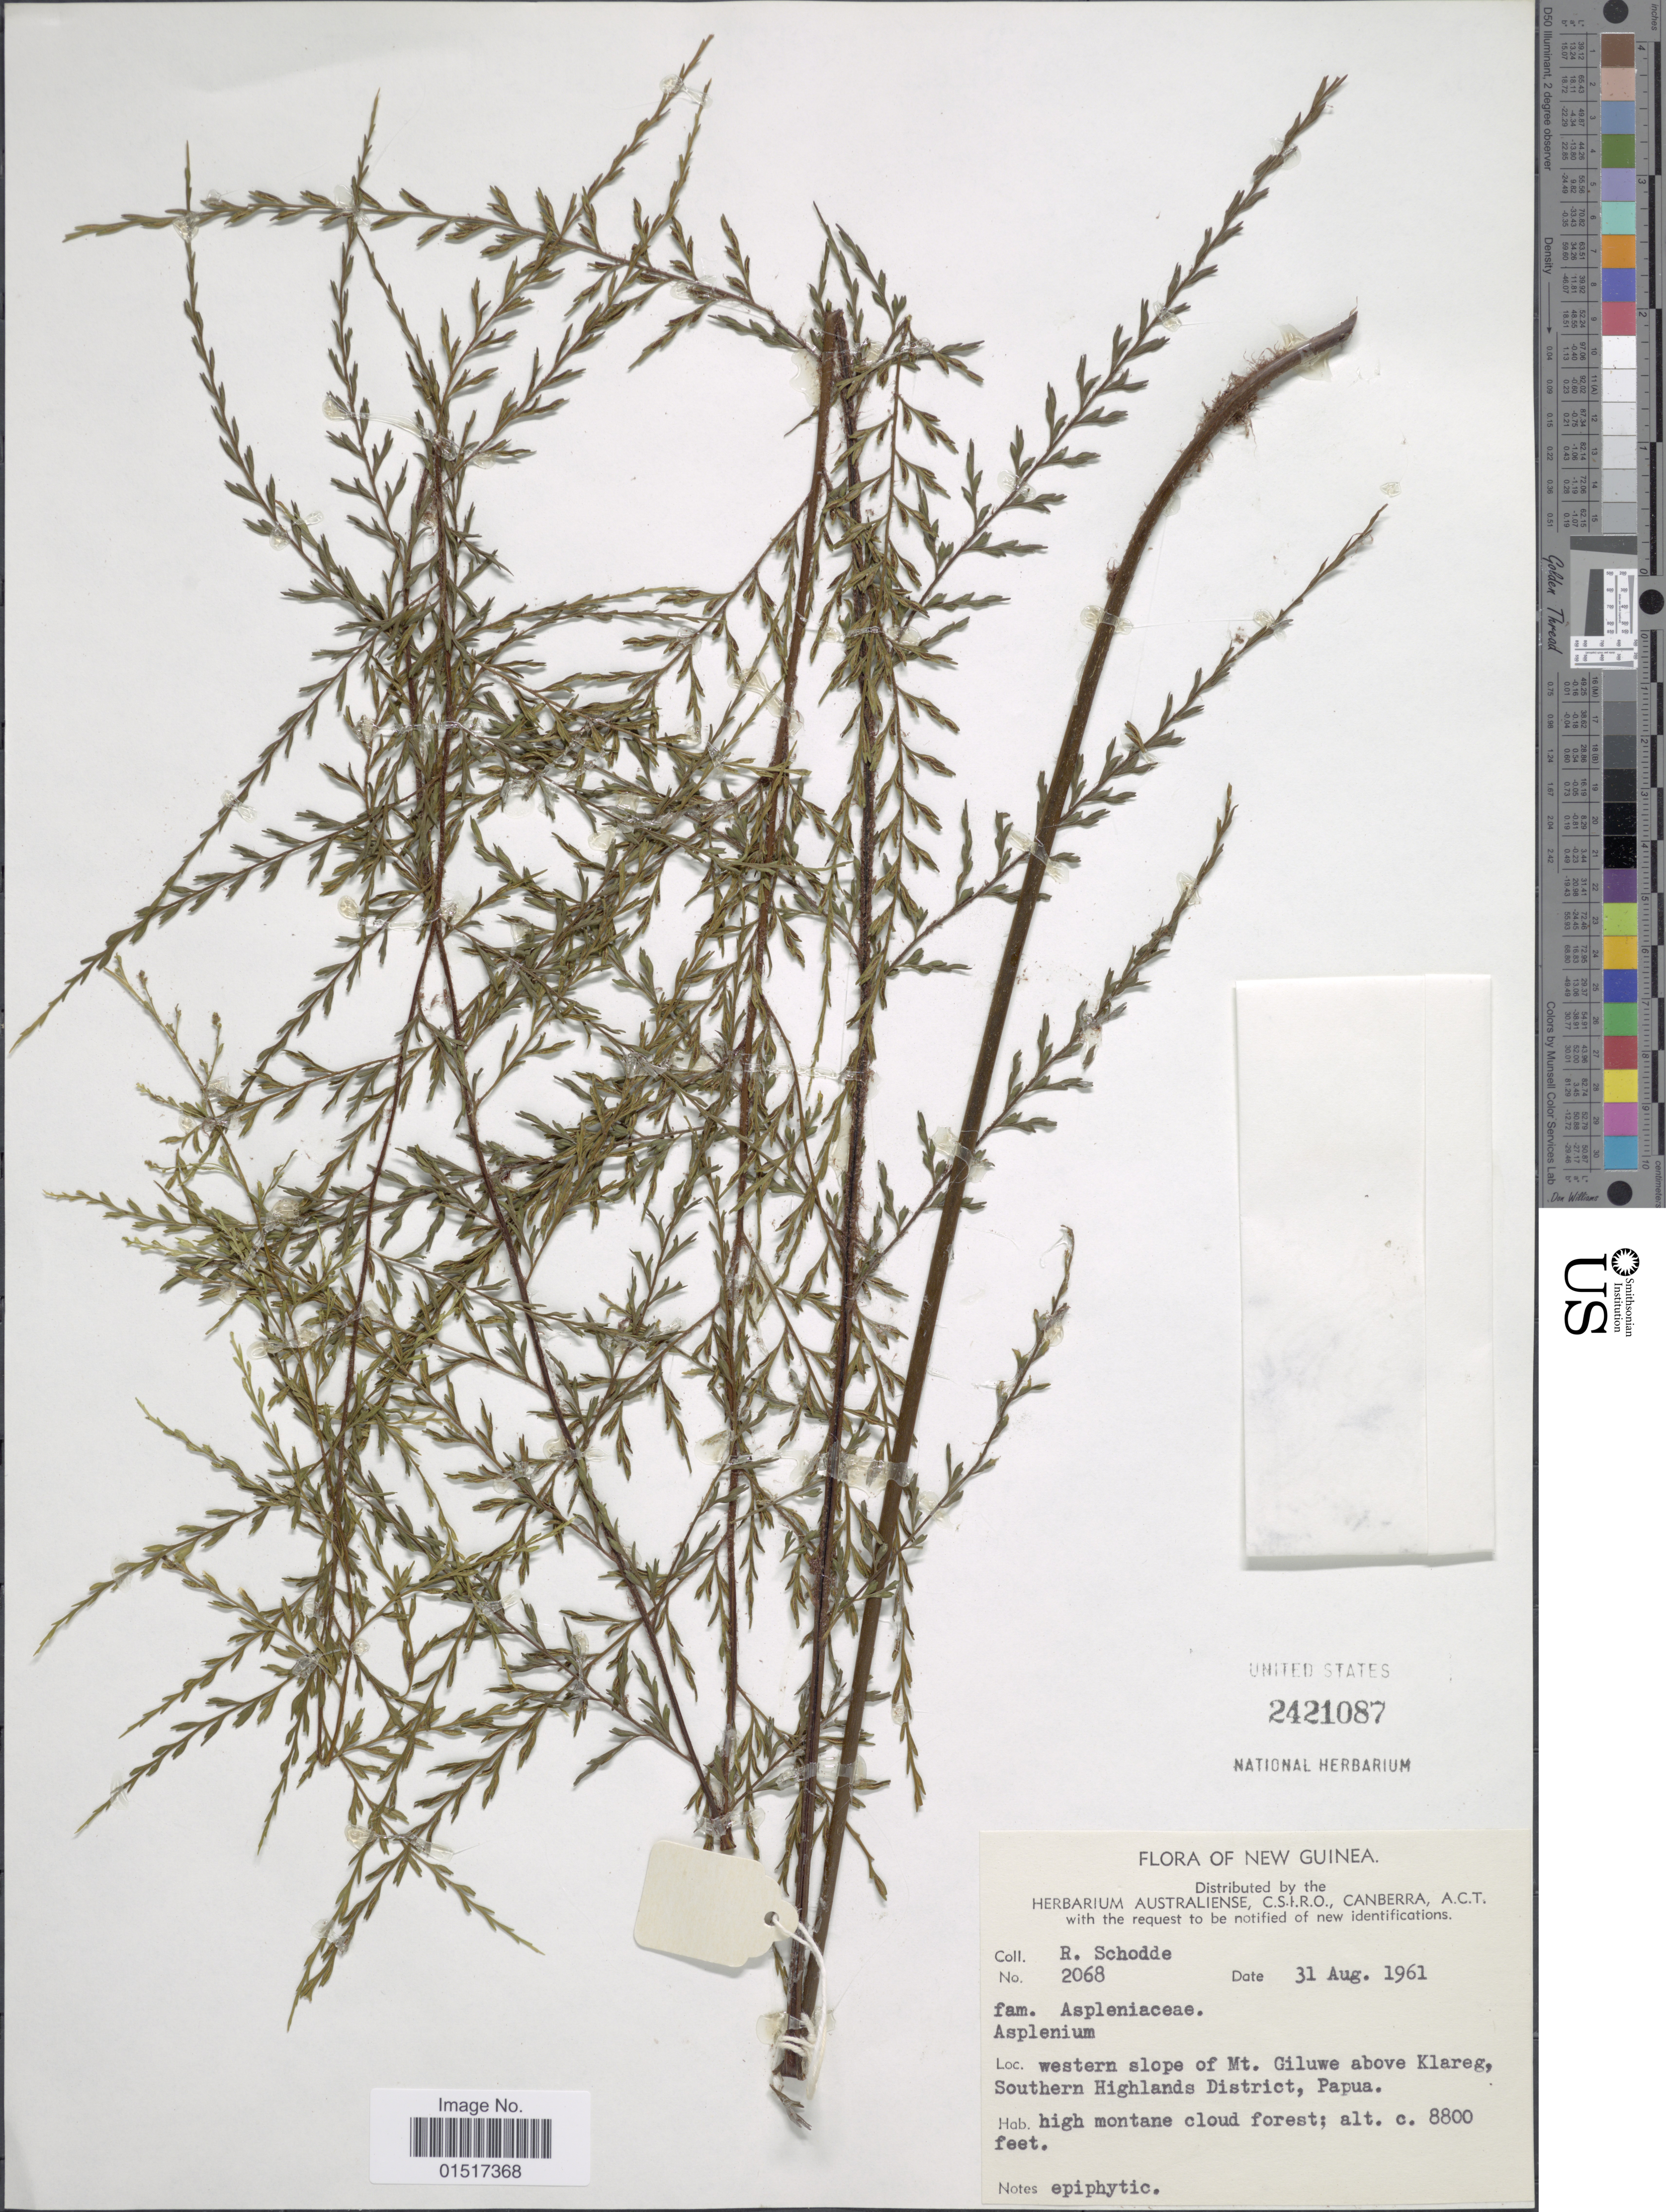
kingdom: Plantae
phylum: Tracheophyta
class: Polypodiopsida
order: Polypodiales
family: Aspleniaceae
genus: Asplenium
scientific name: Asplenium sp.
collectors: R. Schodde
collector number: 2068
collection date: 1961-08-31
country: Papua New Guinea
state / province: Southern Highlands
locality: New Guinea. Western slope of Mt. Giluwe above Klareg, Southern Highlands District, Papua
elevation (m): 2682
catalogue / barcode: US 2421087